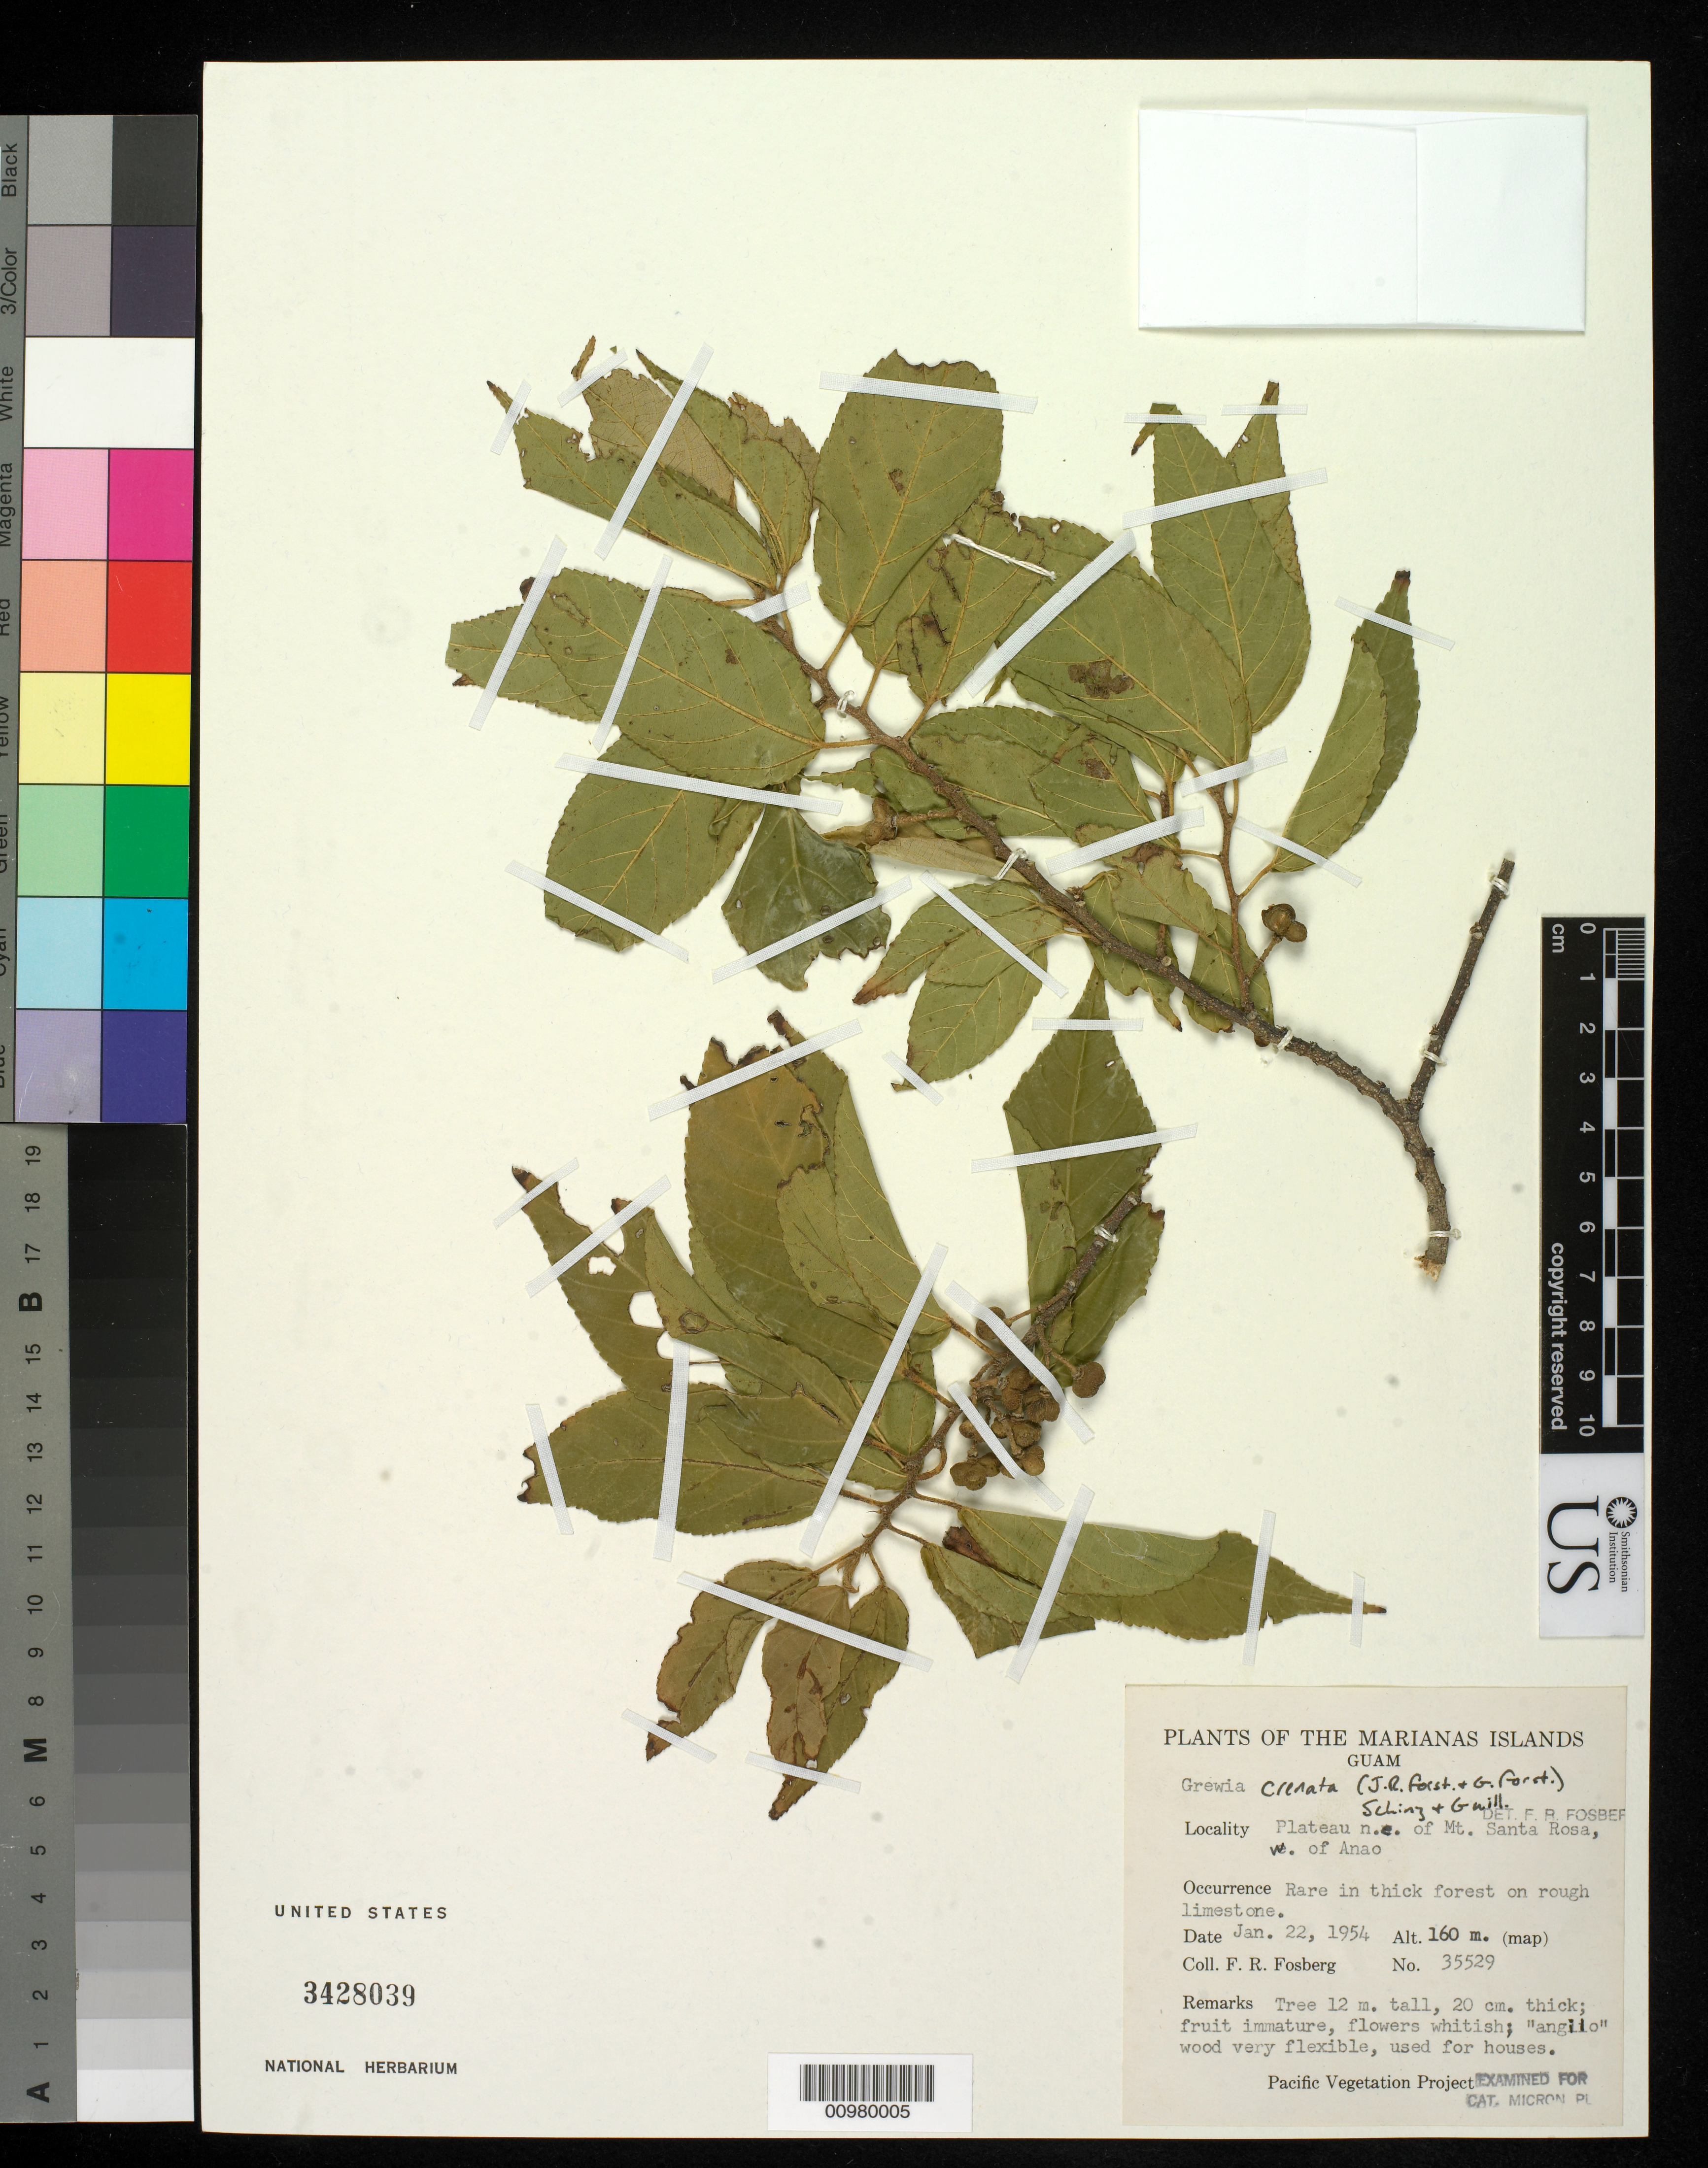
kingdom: Plantae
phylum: Tracheophyta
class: Magnoliopsida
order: Malvales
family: Malvaceae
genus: Grewia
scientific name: Grewia crenata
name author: (J.R. Forst. & G. Forst.) Schinz & Guillaumin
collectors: F. R. Fosberg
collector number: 35529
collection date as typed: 22 Jan 1954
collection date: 1954-01-22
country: Guam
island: Guam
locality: Plateau NE of Mt. Santa Rosa, W of Anao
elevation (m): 160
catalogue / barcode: US 3428039